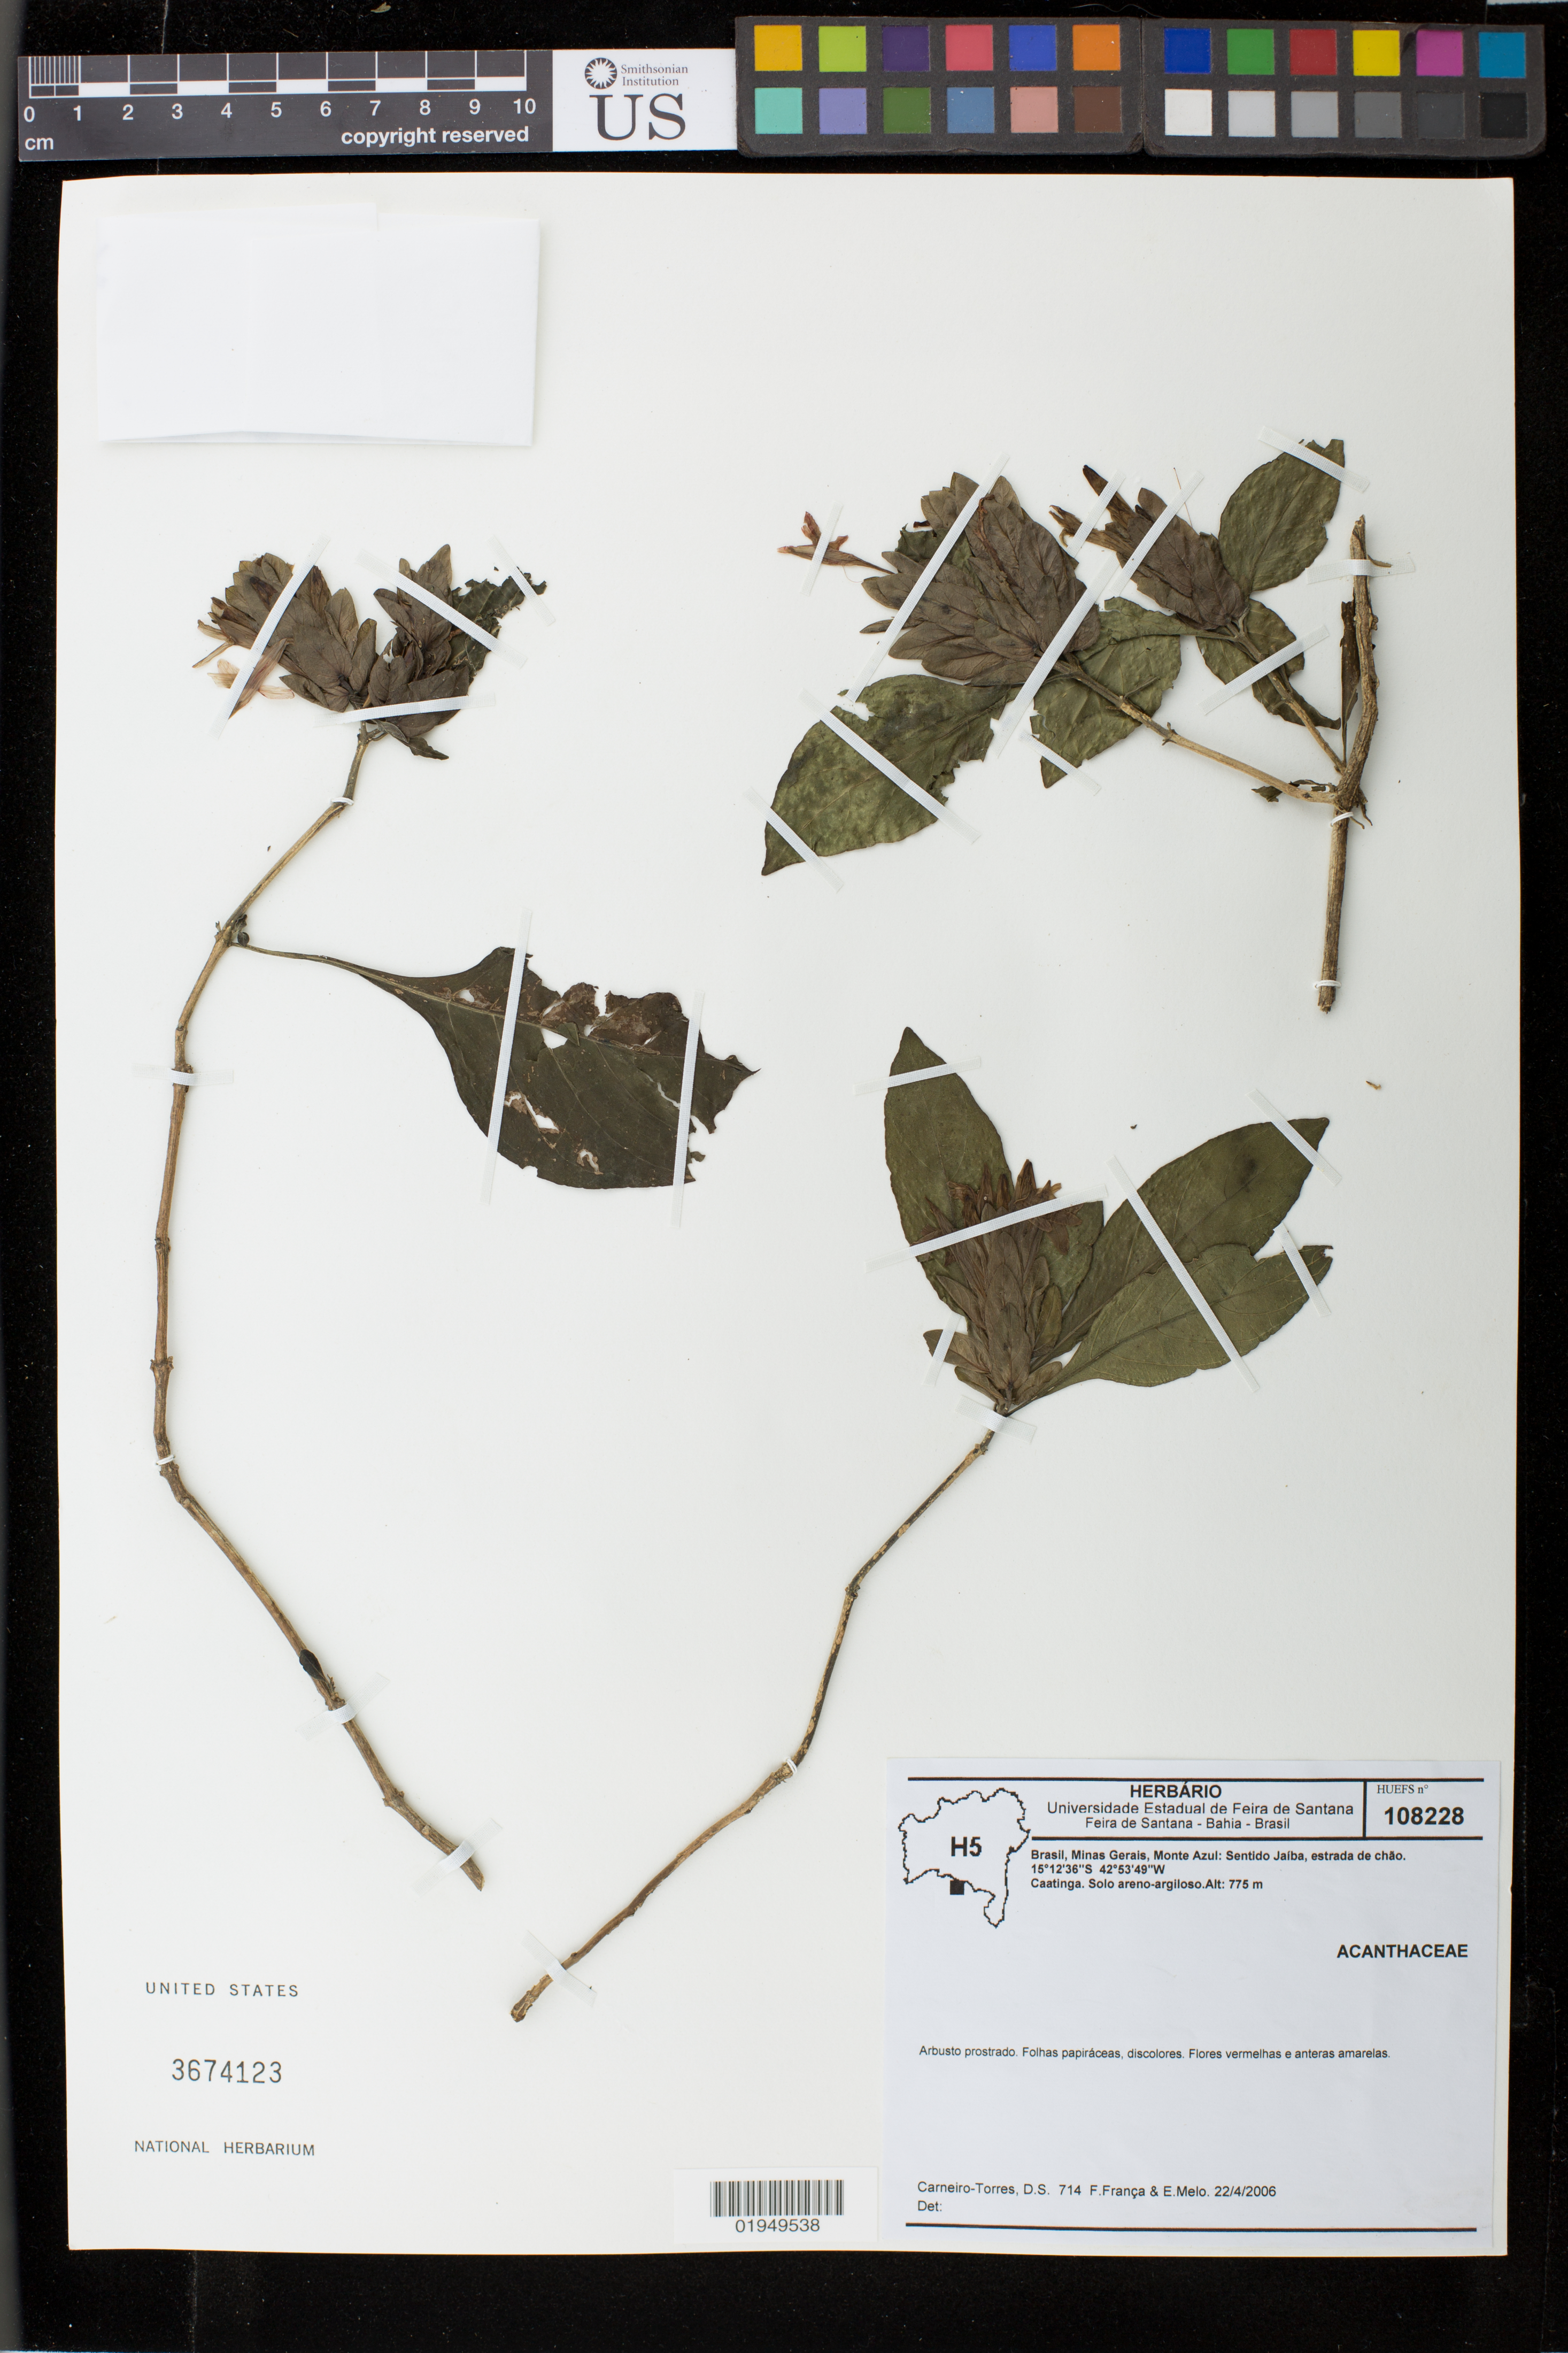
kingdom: Plantae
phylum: Tracheophyta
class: Magnoliopsida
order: Lamiales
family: Acanthaceae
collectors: D. Carneiro-Torres, F. França & E. Melo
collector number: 714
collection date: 2006-04-22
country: Brazil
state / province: Minas Gerais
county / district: Monte Azul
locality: Sentido Jaiba, estrada de chao.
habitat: Caatinga. Solo areno-argiloso.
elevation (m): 775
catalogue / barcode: US 3674123